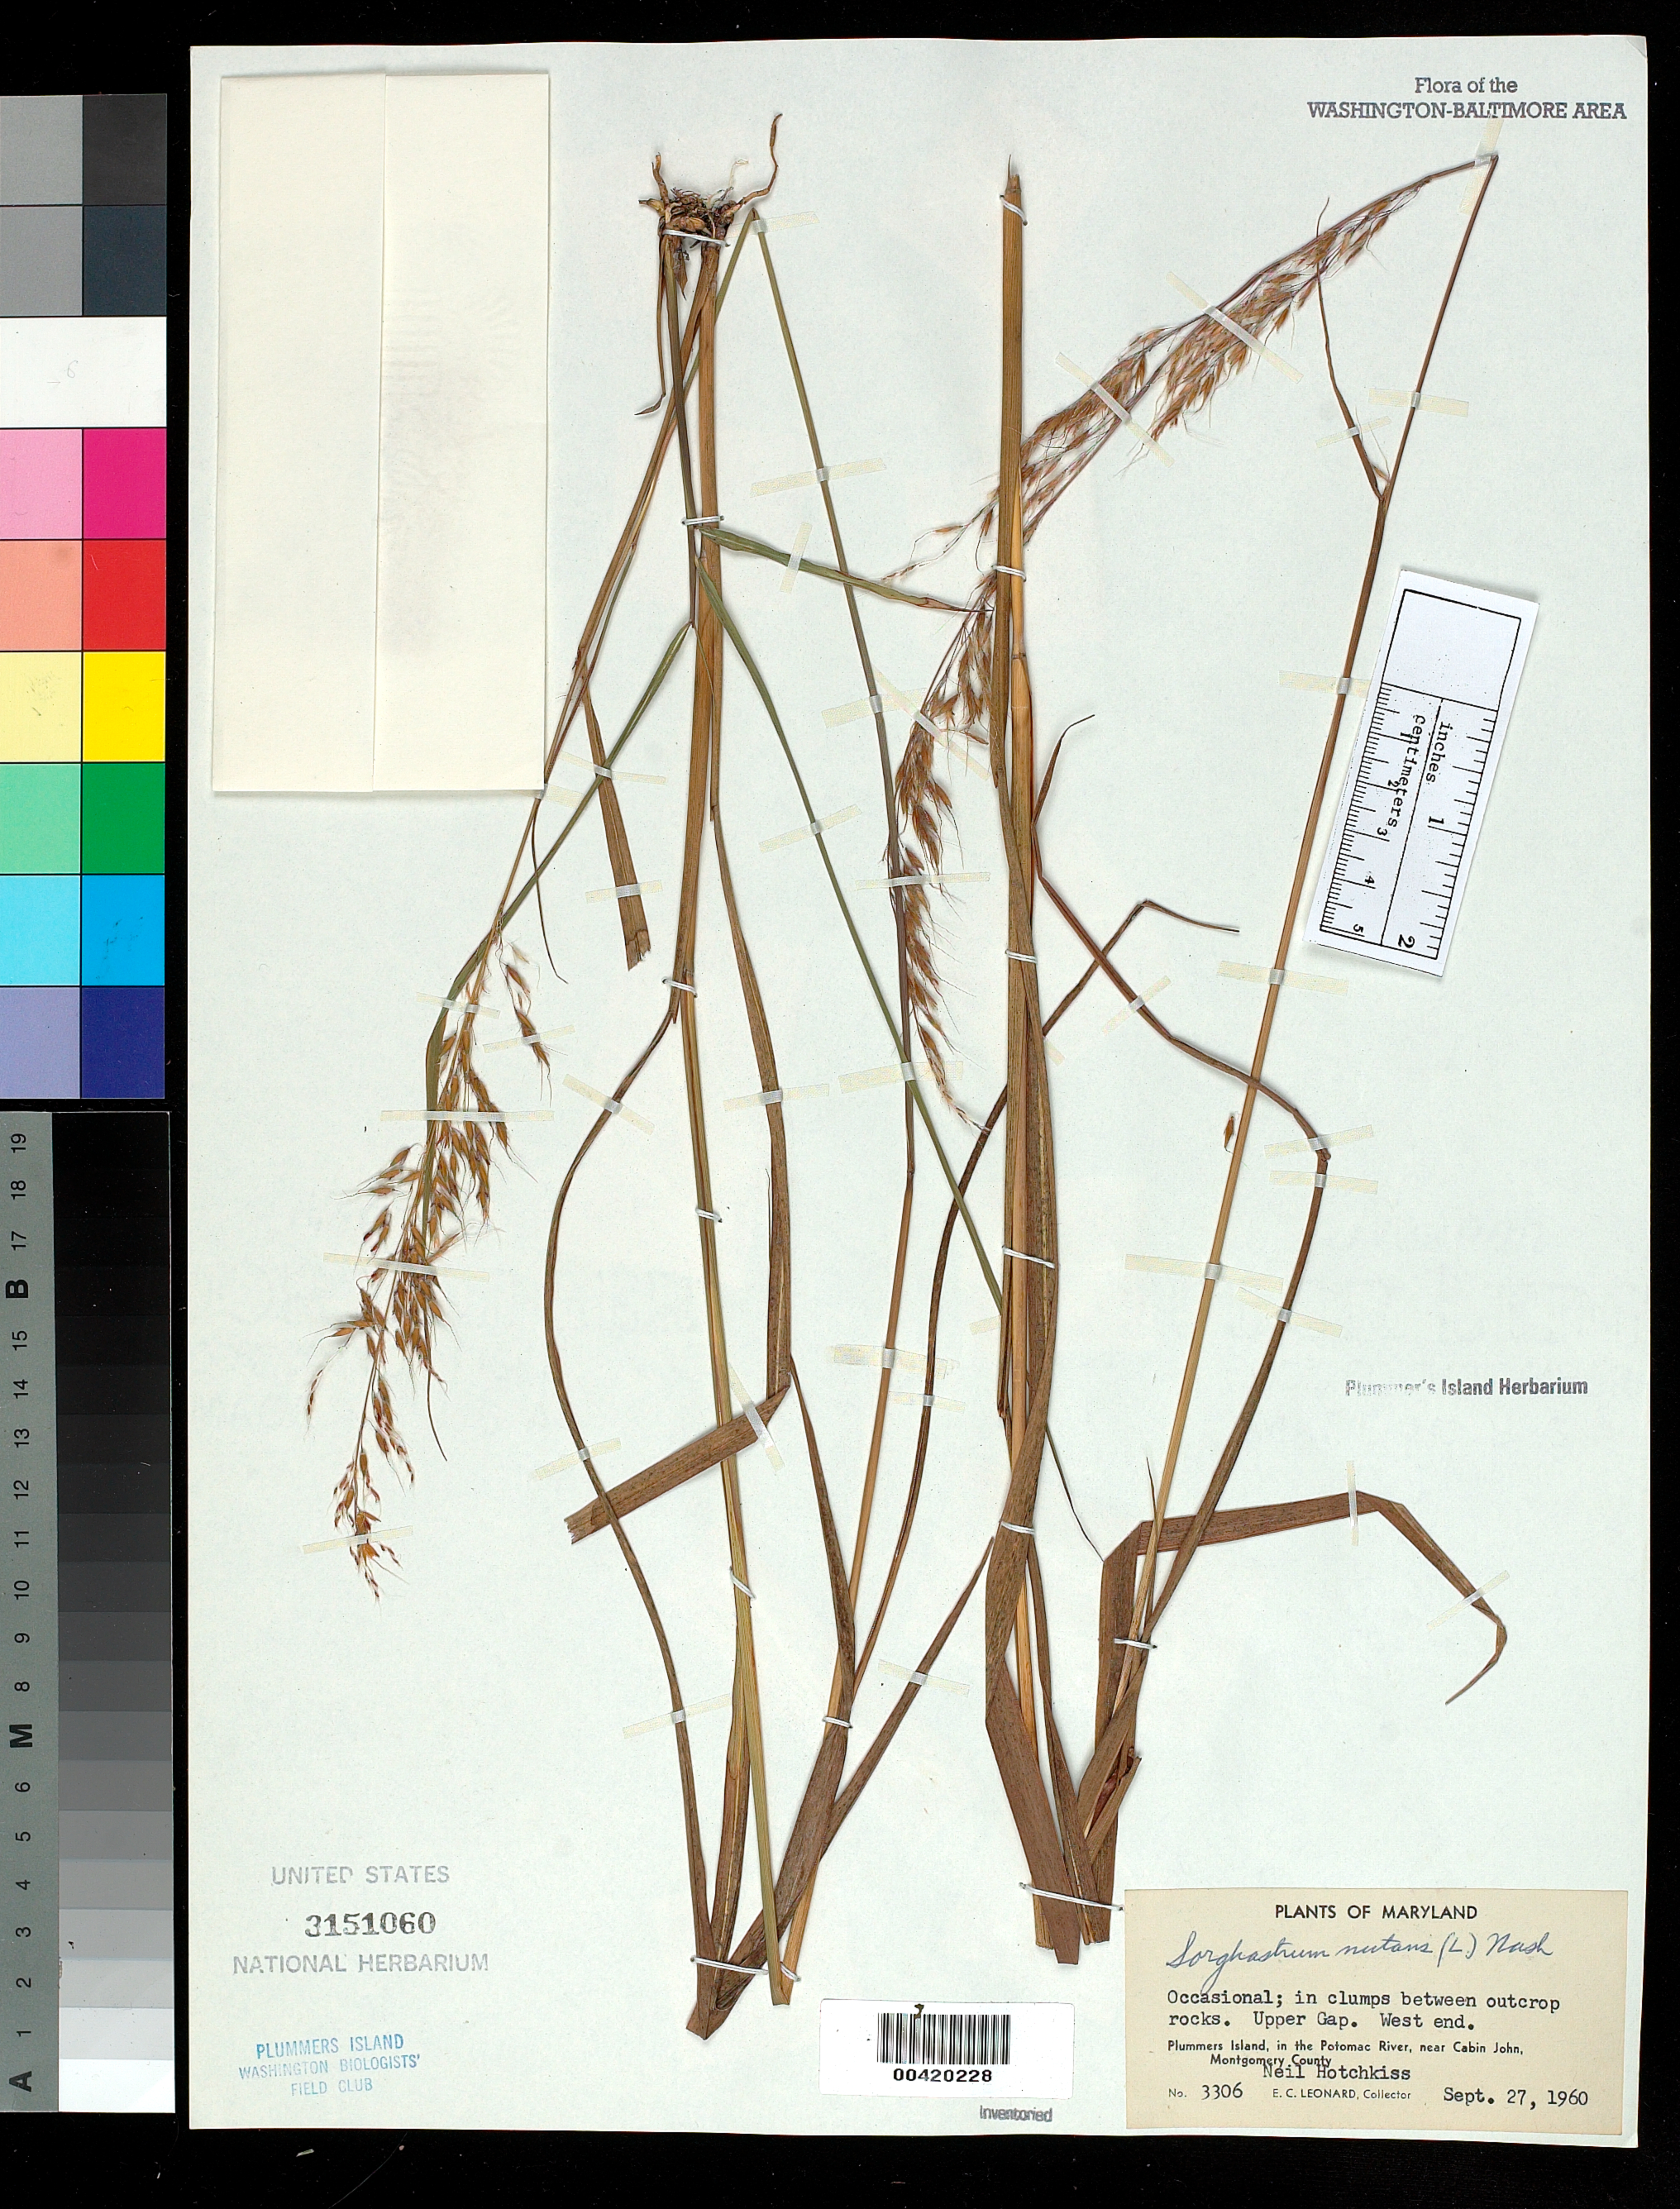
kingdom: Plantae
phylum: Tracheophyta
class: Liliopsida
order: Poales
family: Poaceae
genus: Sorghastrum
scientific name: Sorghastrum nutans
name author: (L.) Nash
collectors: E. C. Leonard & N. Hotchkiss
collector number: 3306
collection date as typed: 27 Sep 1960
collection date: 1960-09-27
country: United States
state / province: Maryland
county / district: Montgomery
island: Plummers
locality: Plummer's Island; Upper Gap. west end C. & O. Canal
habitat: Between outcrop rocks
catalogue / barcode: US 3151060